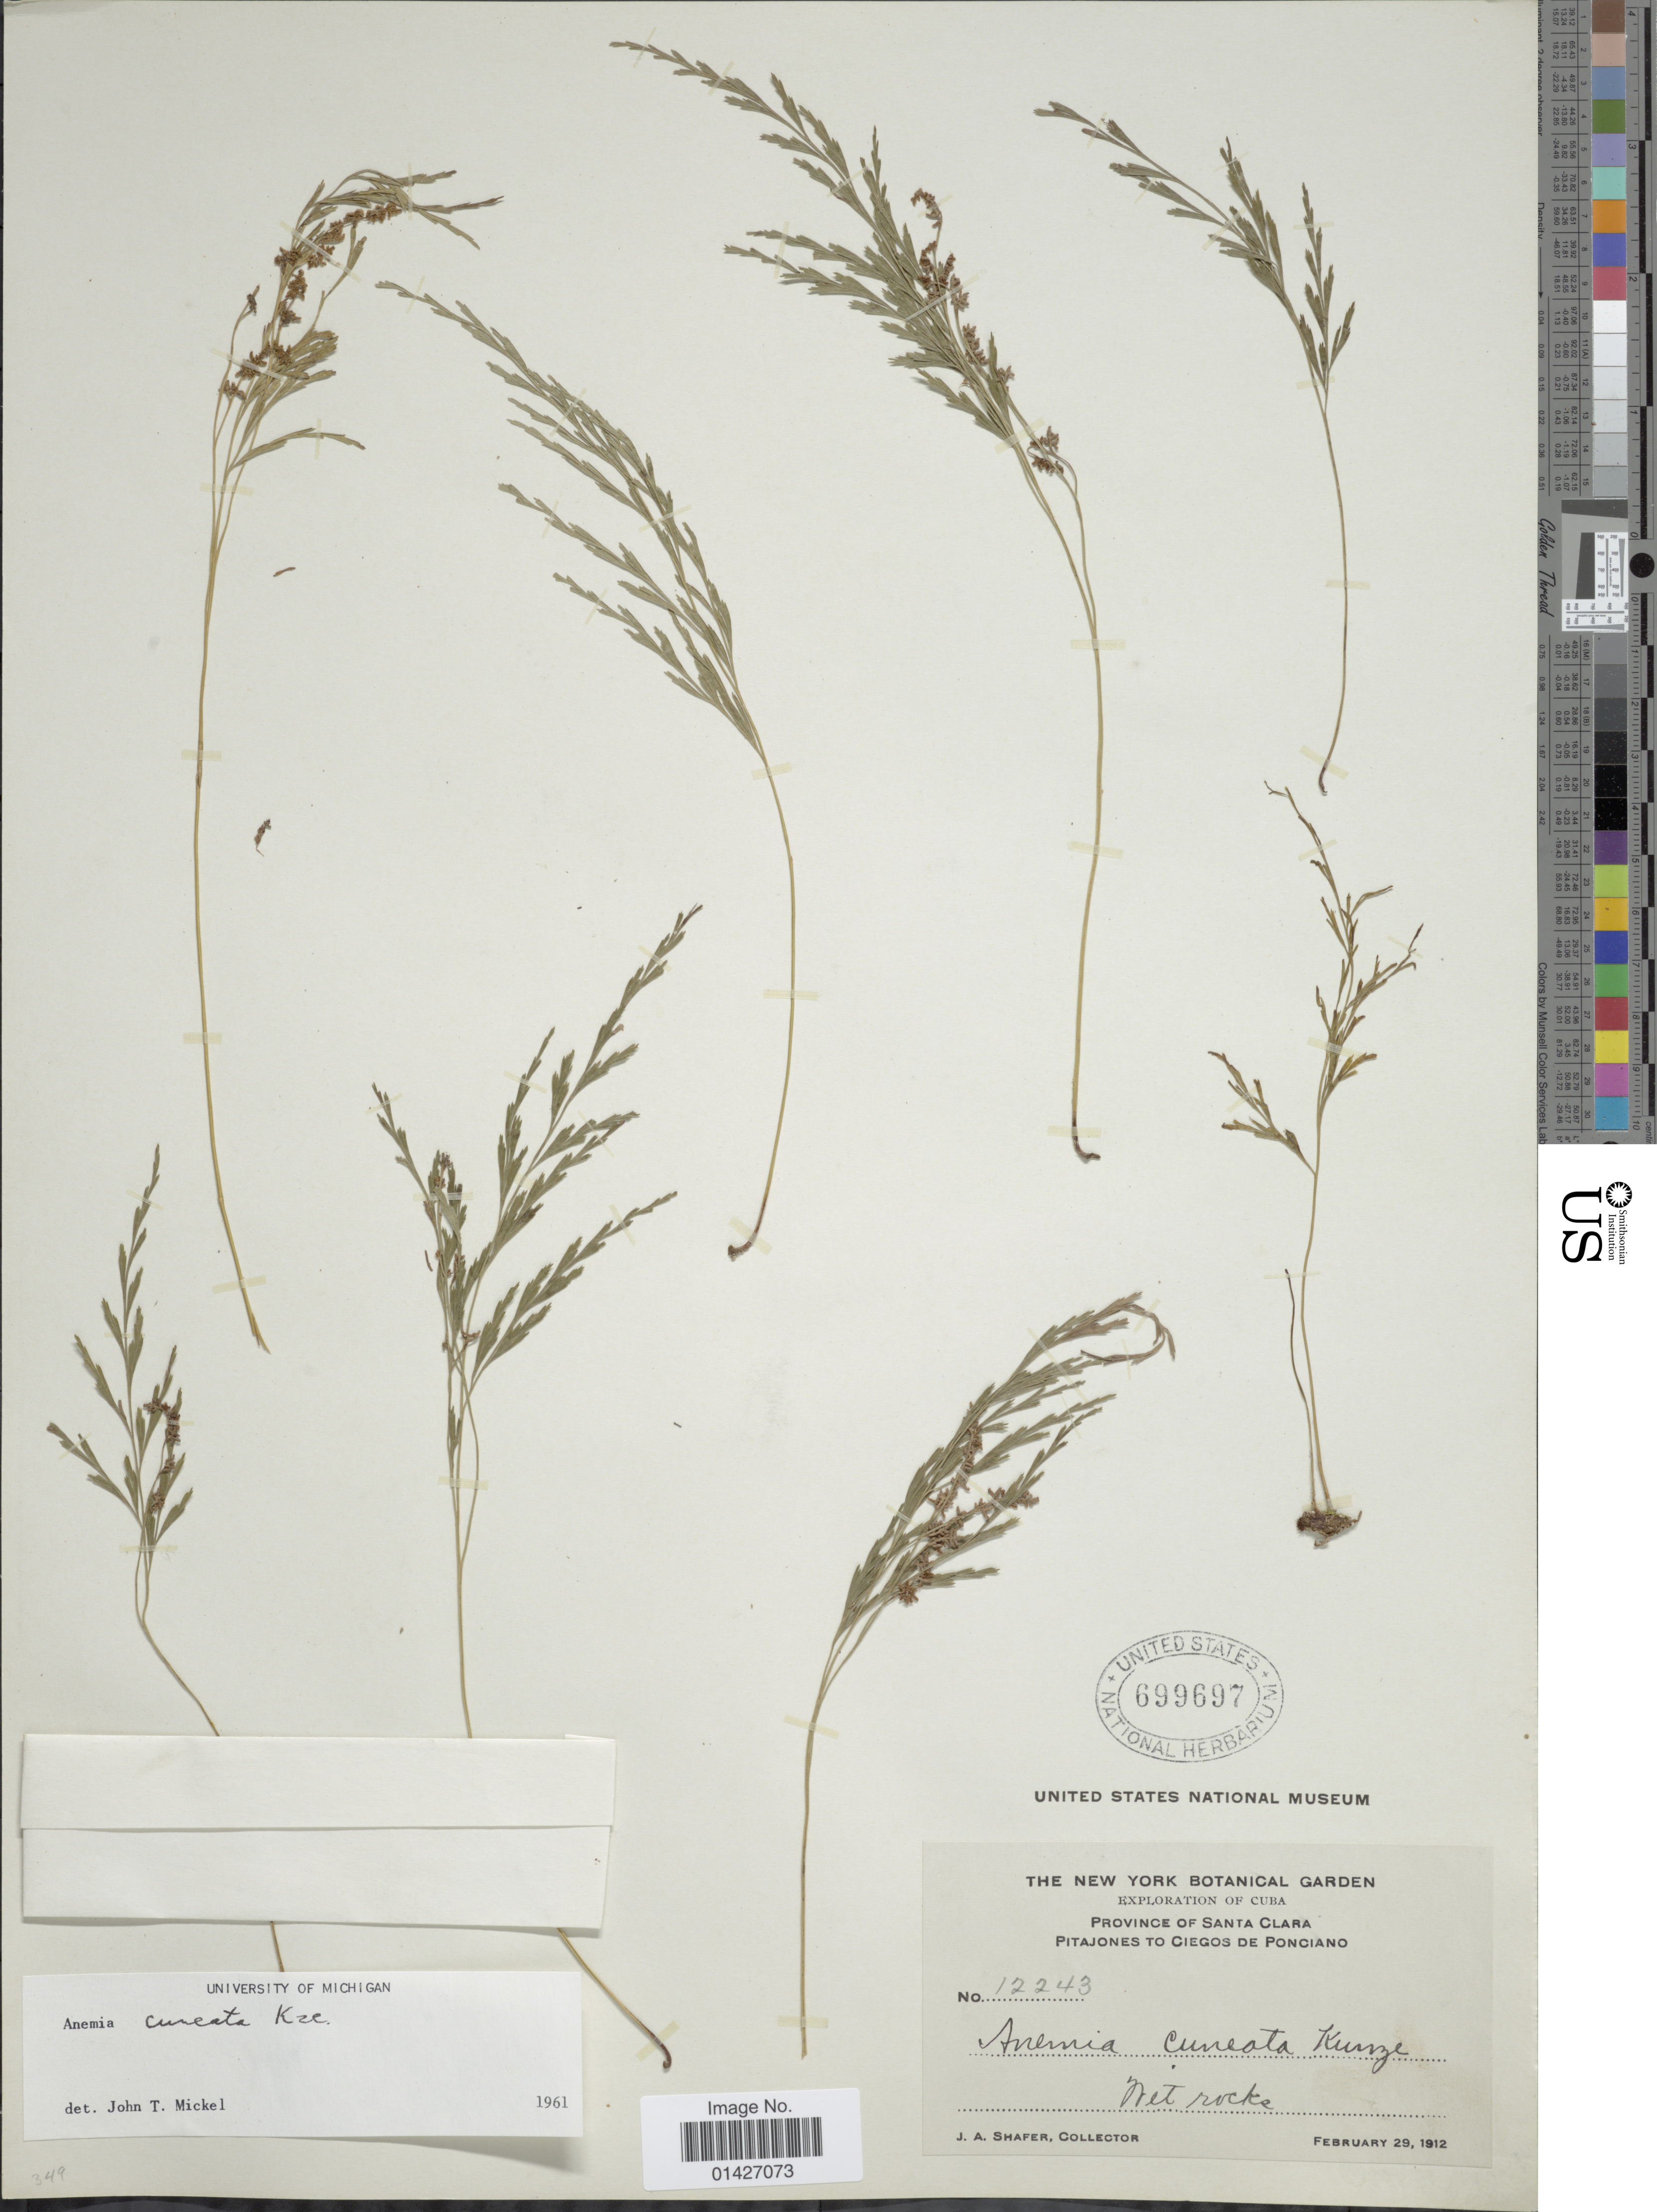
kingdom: Plantae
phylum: Tracheophyta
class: Polypodiopsida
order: Schizaeales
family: Anemiaceae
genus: Anemia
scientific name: Anemia cuneata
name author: Poepp. ex Spreng.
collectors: J. A. Shafer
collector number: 12243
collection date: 1912-02-29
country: Cuba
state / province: Las Villas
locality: Province of Santa Clara. Pitajones to Ciegos de Ponciano. Wet rocks.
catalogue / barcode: US 699697